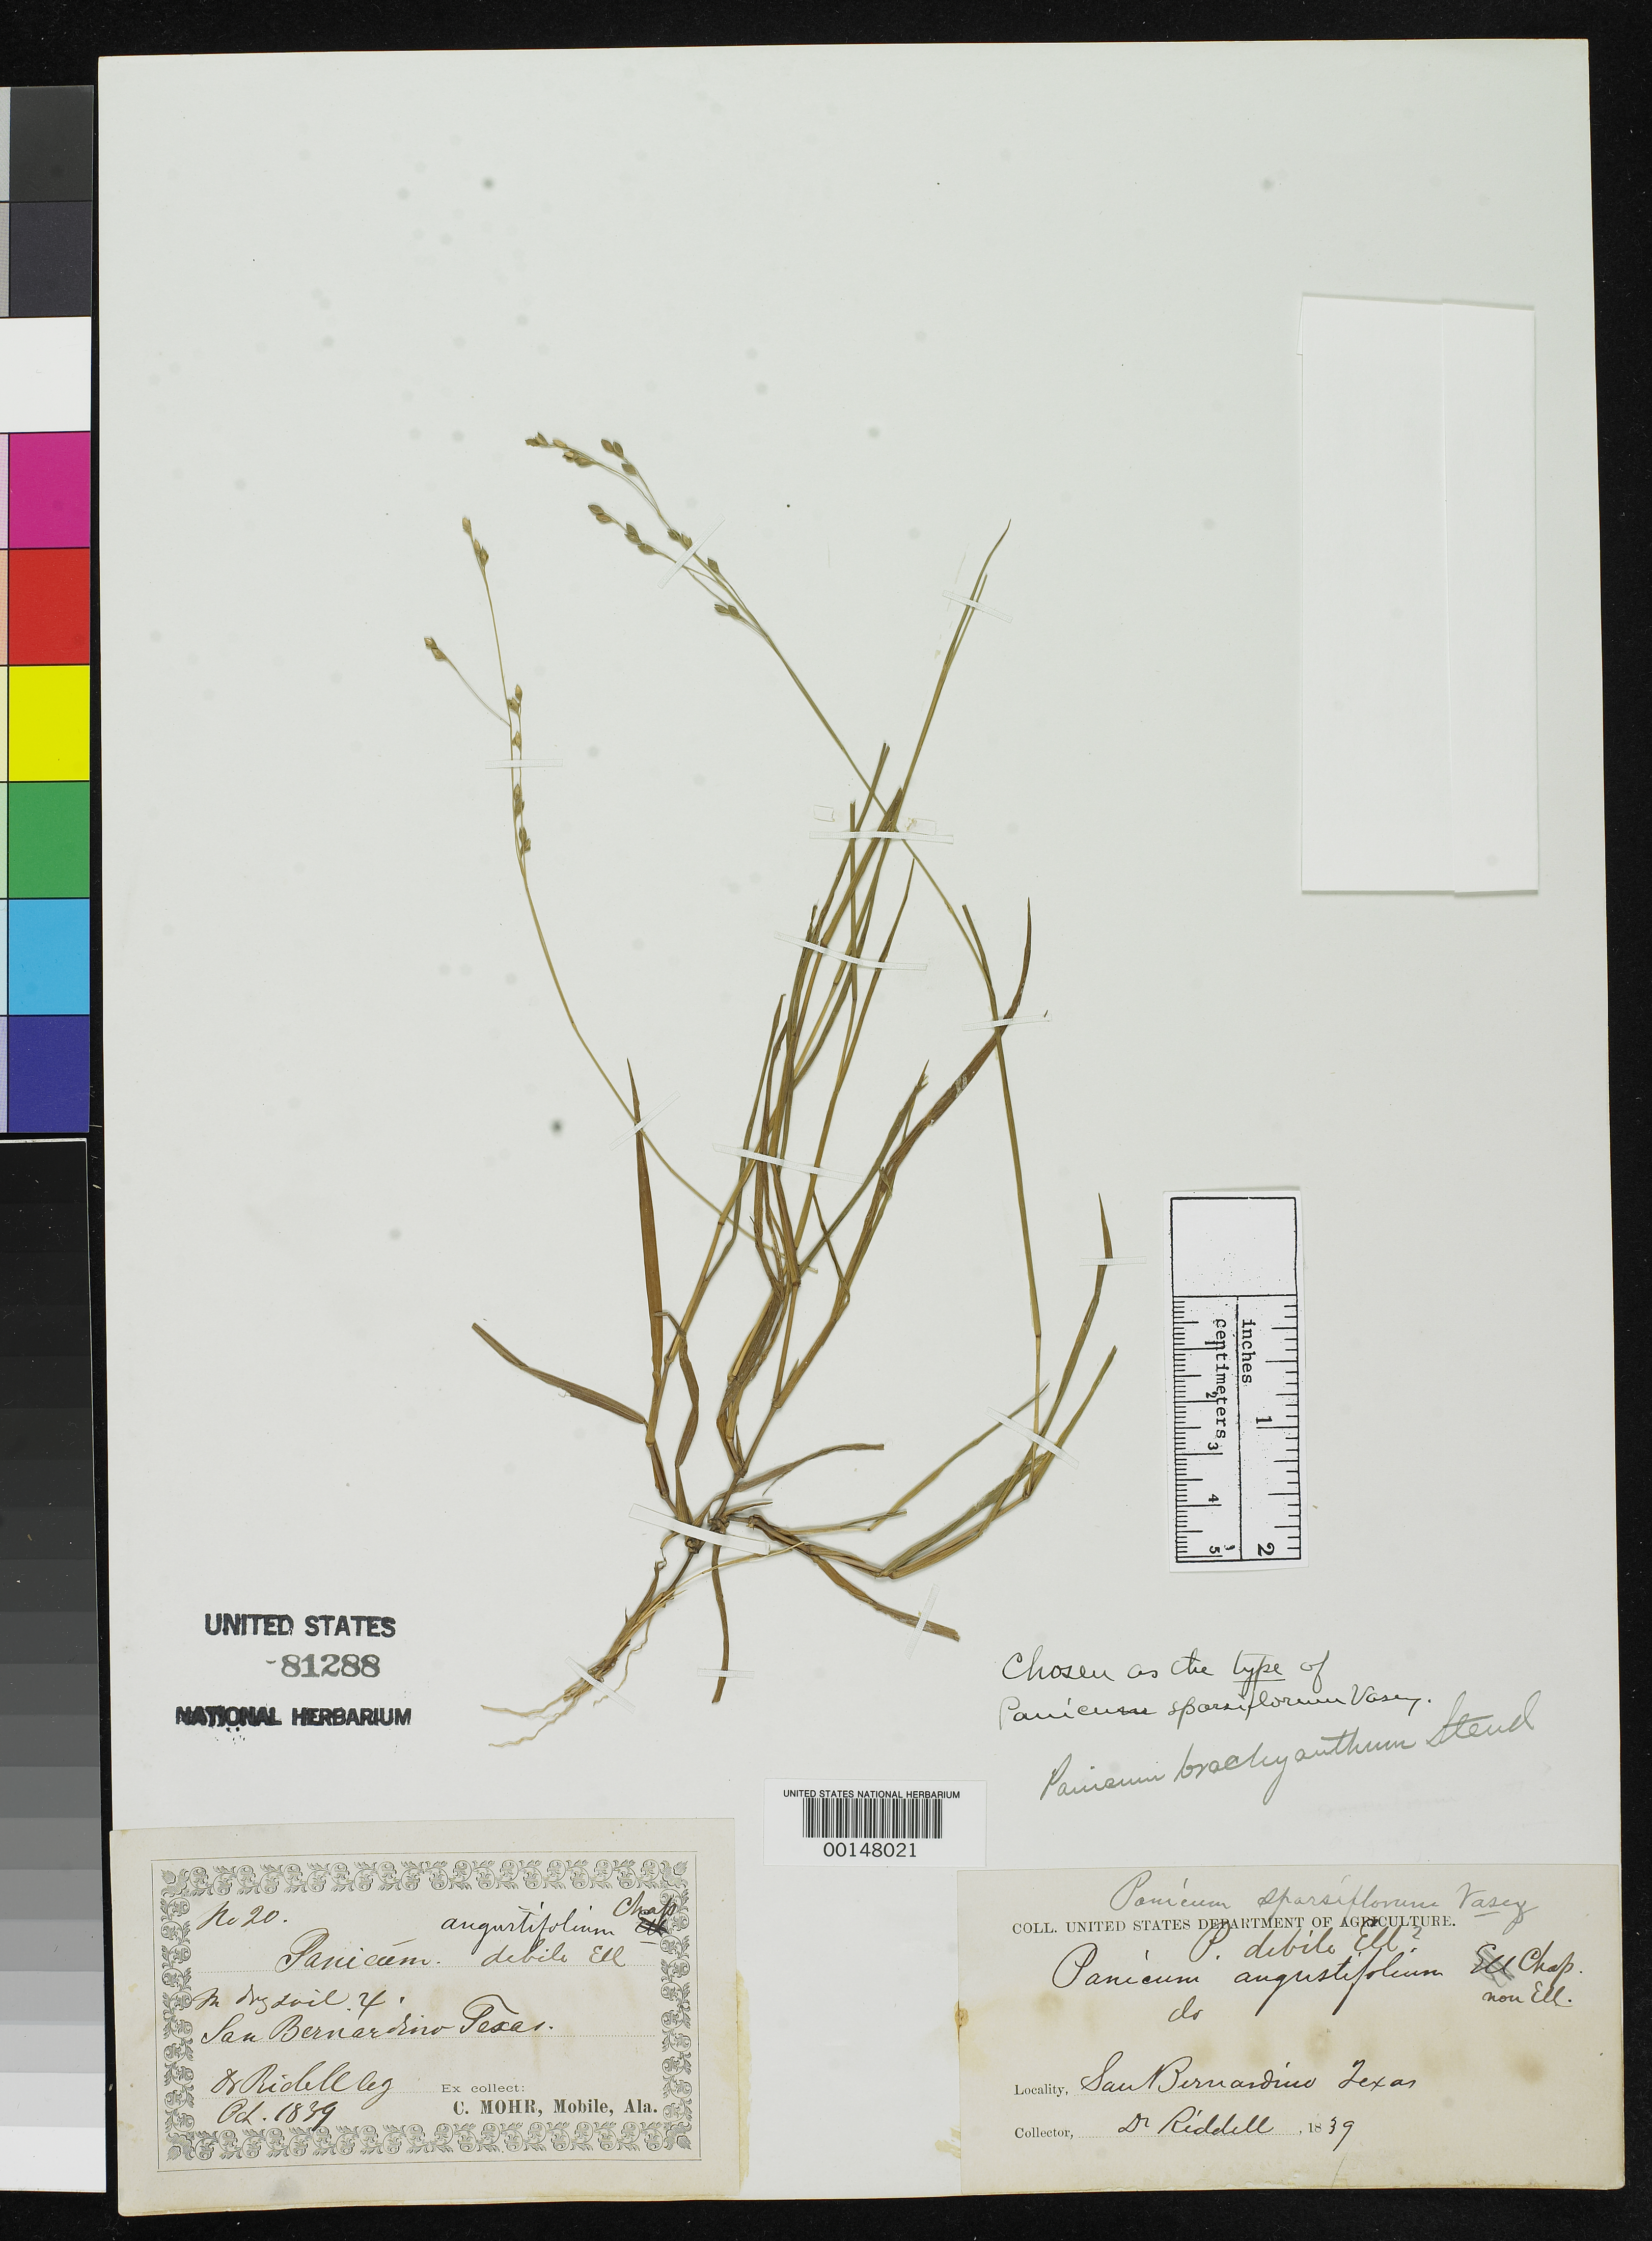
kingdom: Plantae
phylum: Tracheophyta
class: Liliopsida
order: Poales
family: Poaceae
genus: Panicum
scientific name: Panicum sparsiflorum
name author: Vasey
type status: Type Collection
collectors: J. Riddell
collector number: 20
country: United States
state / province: Texas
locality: San Bernadino.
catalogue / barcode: US 81288